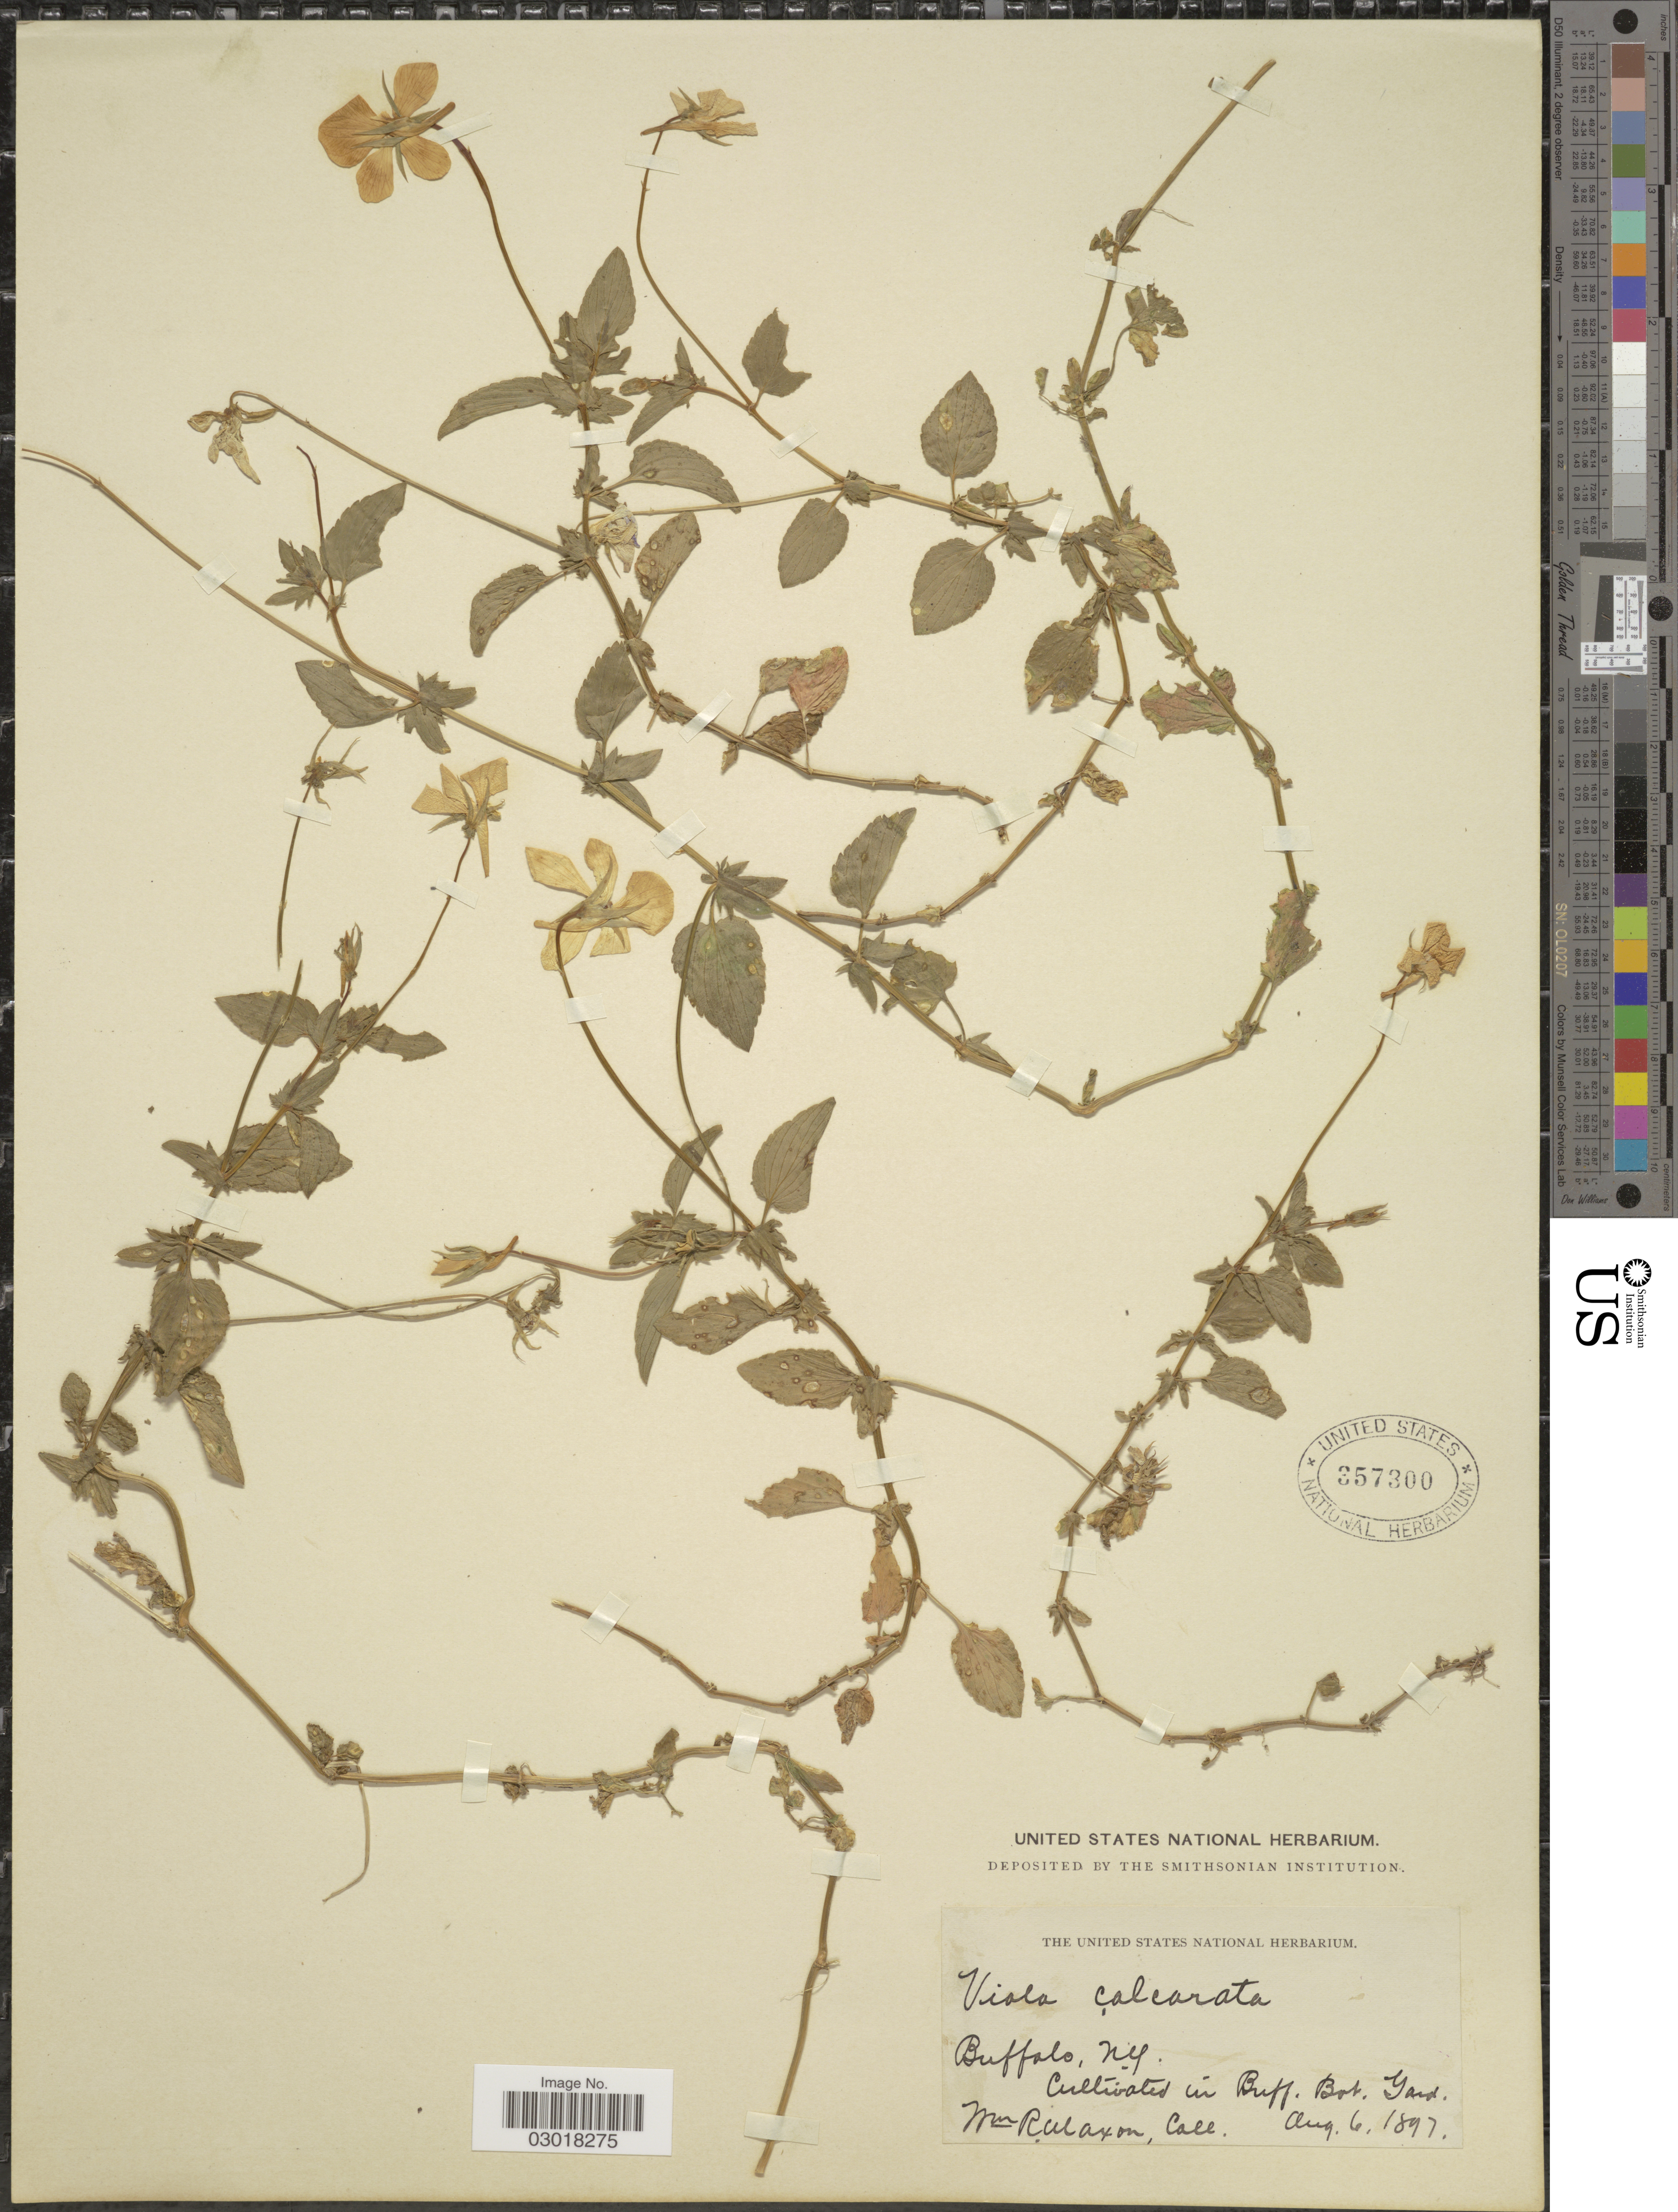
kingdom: Plantae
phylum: Tracheophyta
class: Magnoliopsida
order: Malpighiales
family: Violaceae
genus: Viola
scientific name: Viola calcarata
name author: L.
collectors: W. R. Maxon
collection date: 1897-08-06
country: United States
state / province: New York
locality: Cultivated in Buff. Bot. Gard.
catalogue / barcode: US 357300